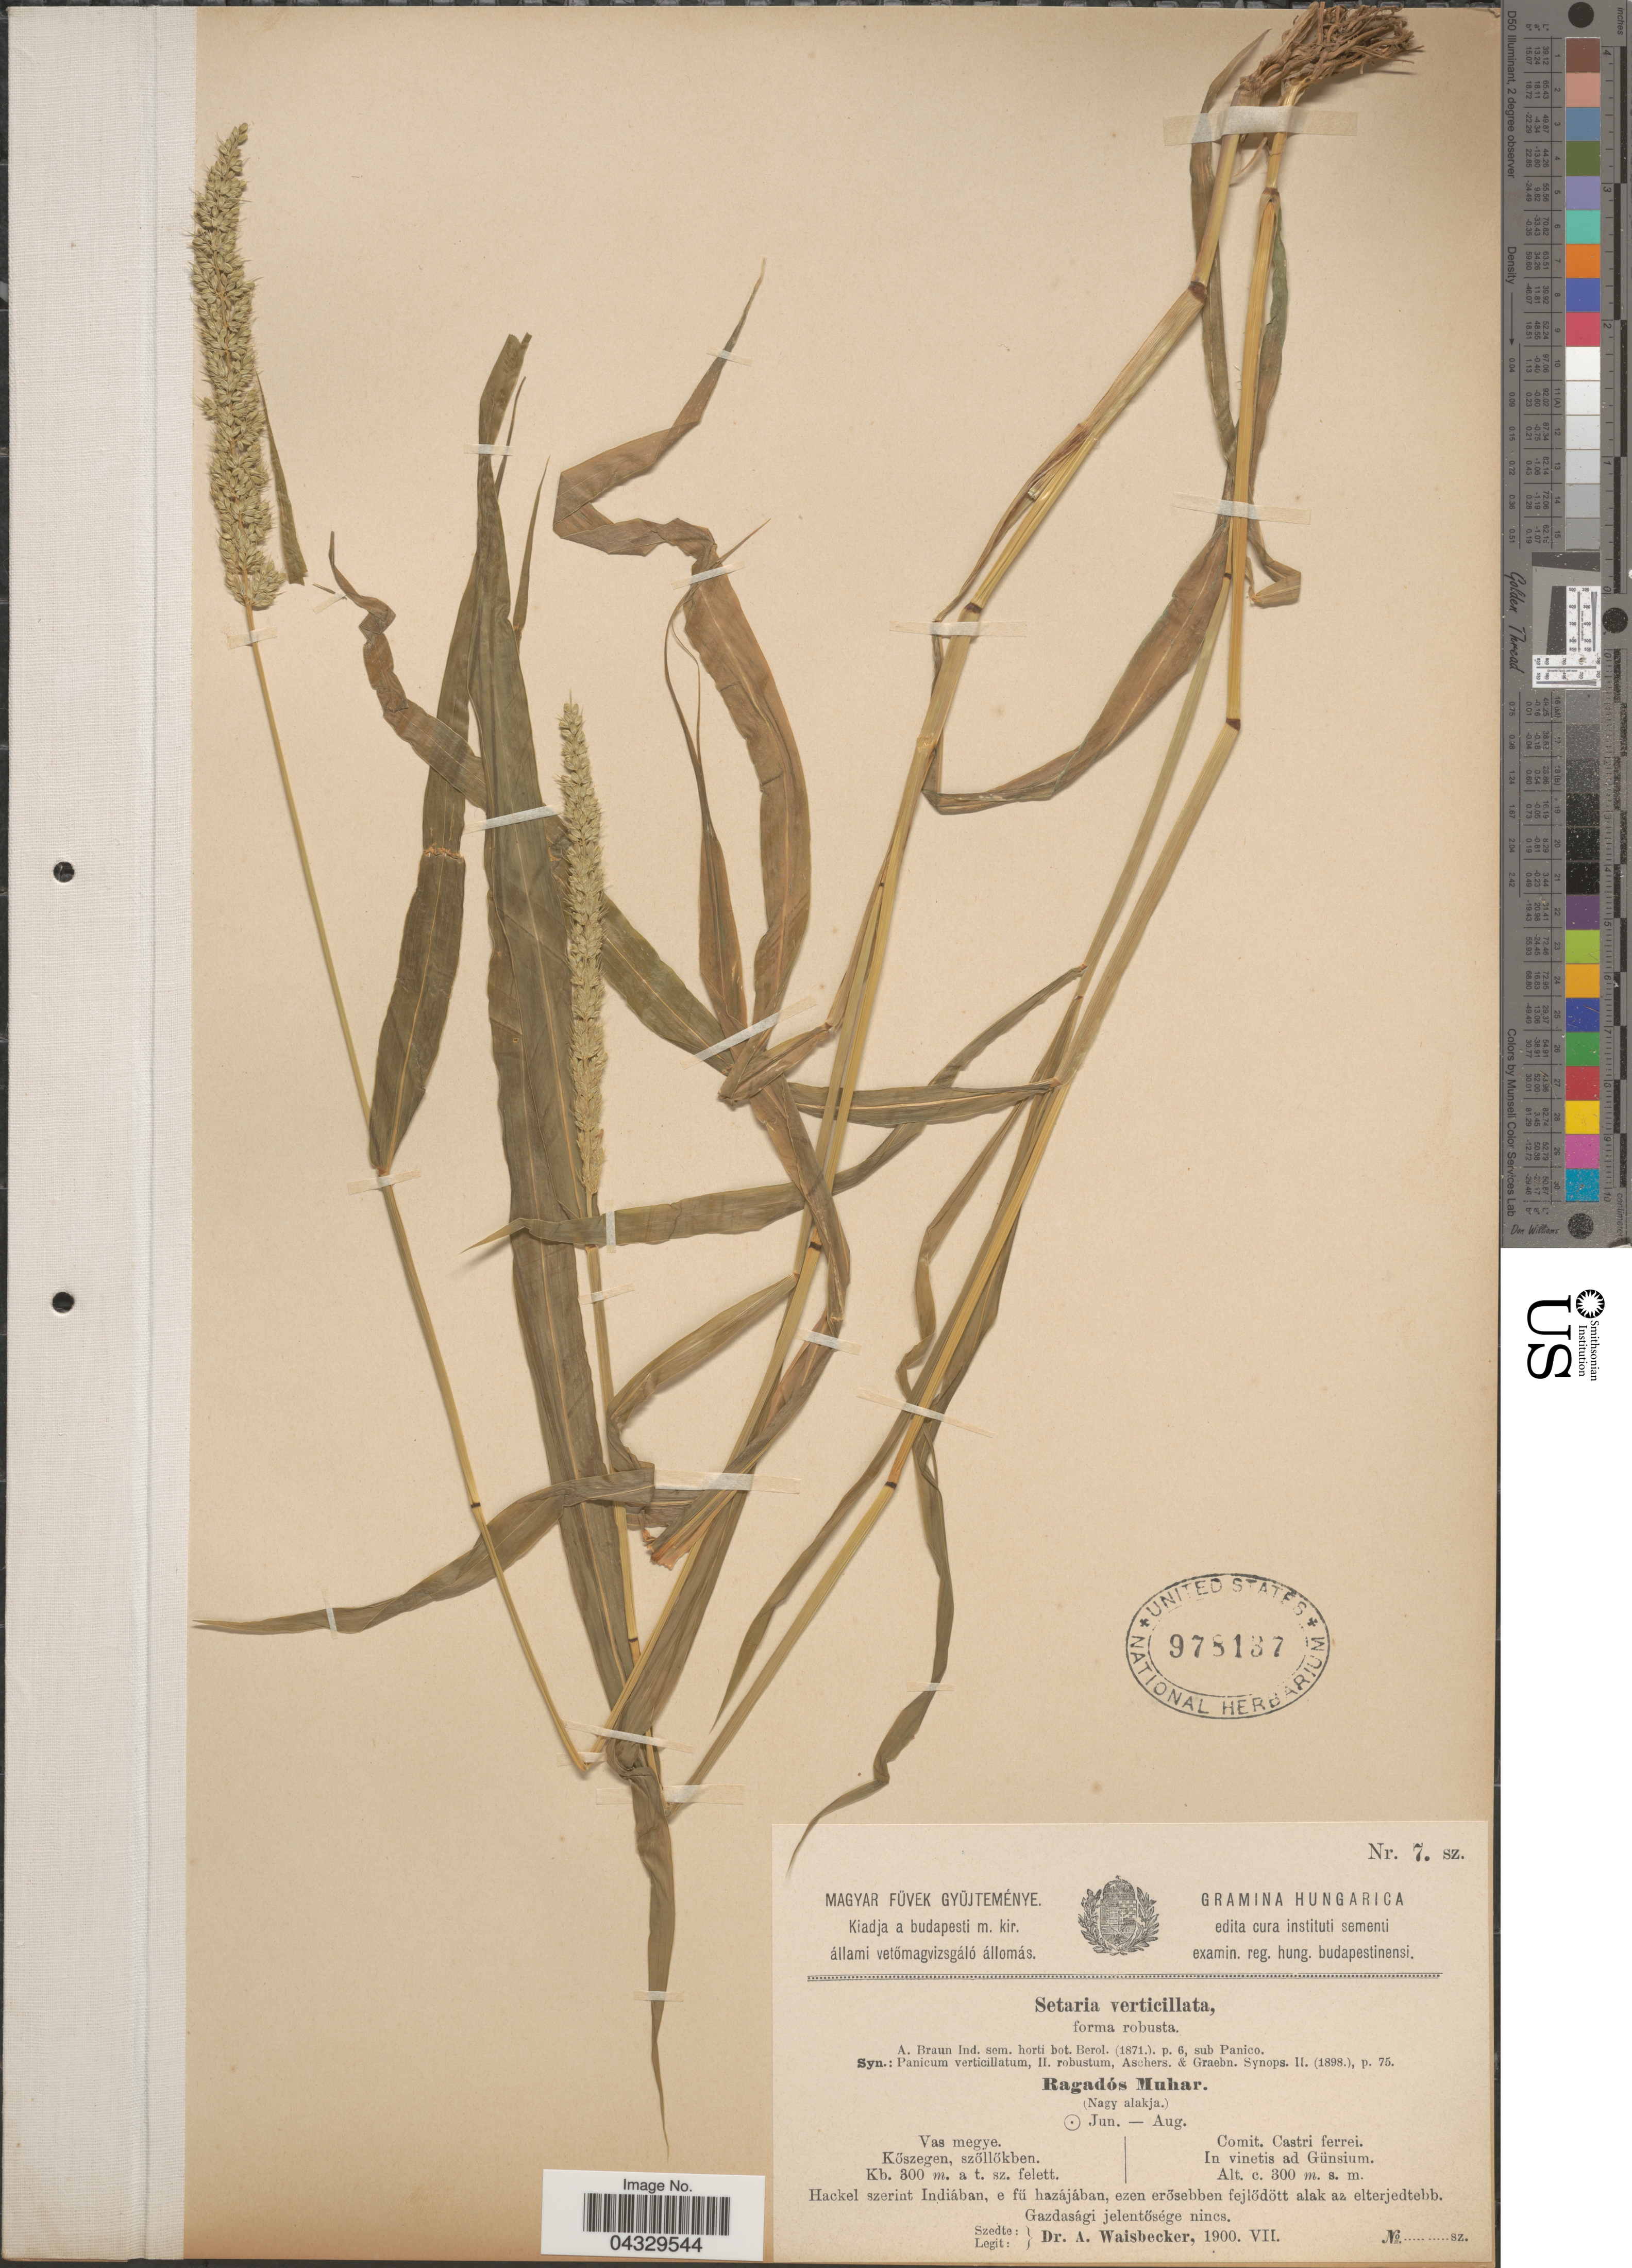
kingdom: Plantae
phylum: Tracheophyta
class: Liliopsida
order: Poales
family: Poaceae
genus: Setaria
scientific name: Setaria verticillata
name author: (L.) P. Beauv.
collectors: A. Waisbecker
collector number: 7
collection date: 1900-07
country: Hungary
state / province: Vas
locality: Comit. Castri ferrei. in vinetis ad Günsium.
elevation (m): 300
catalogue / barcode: US 978137